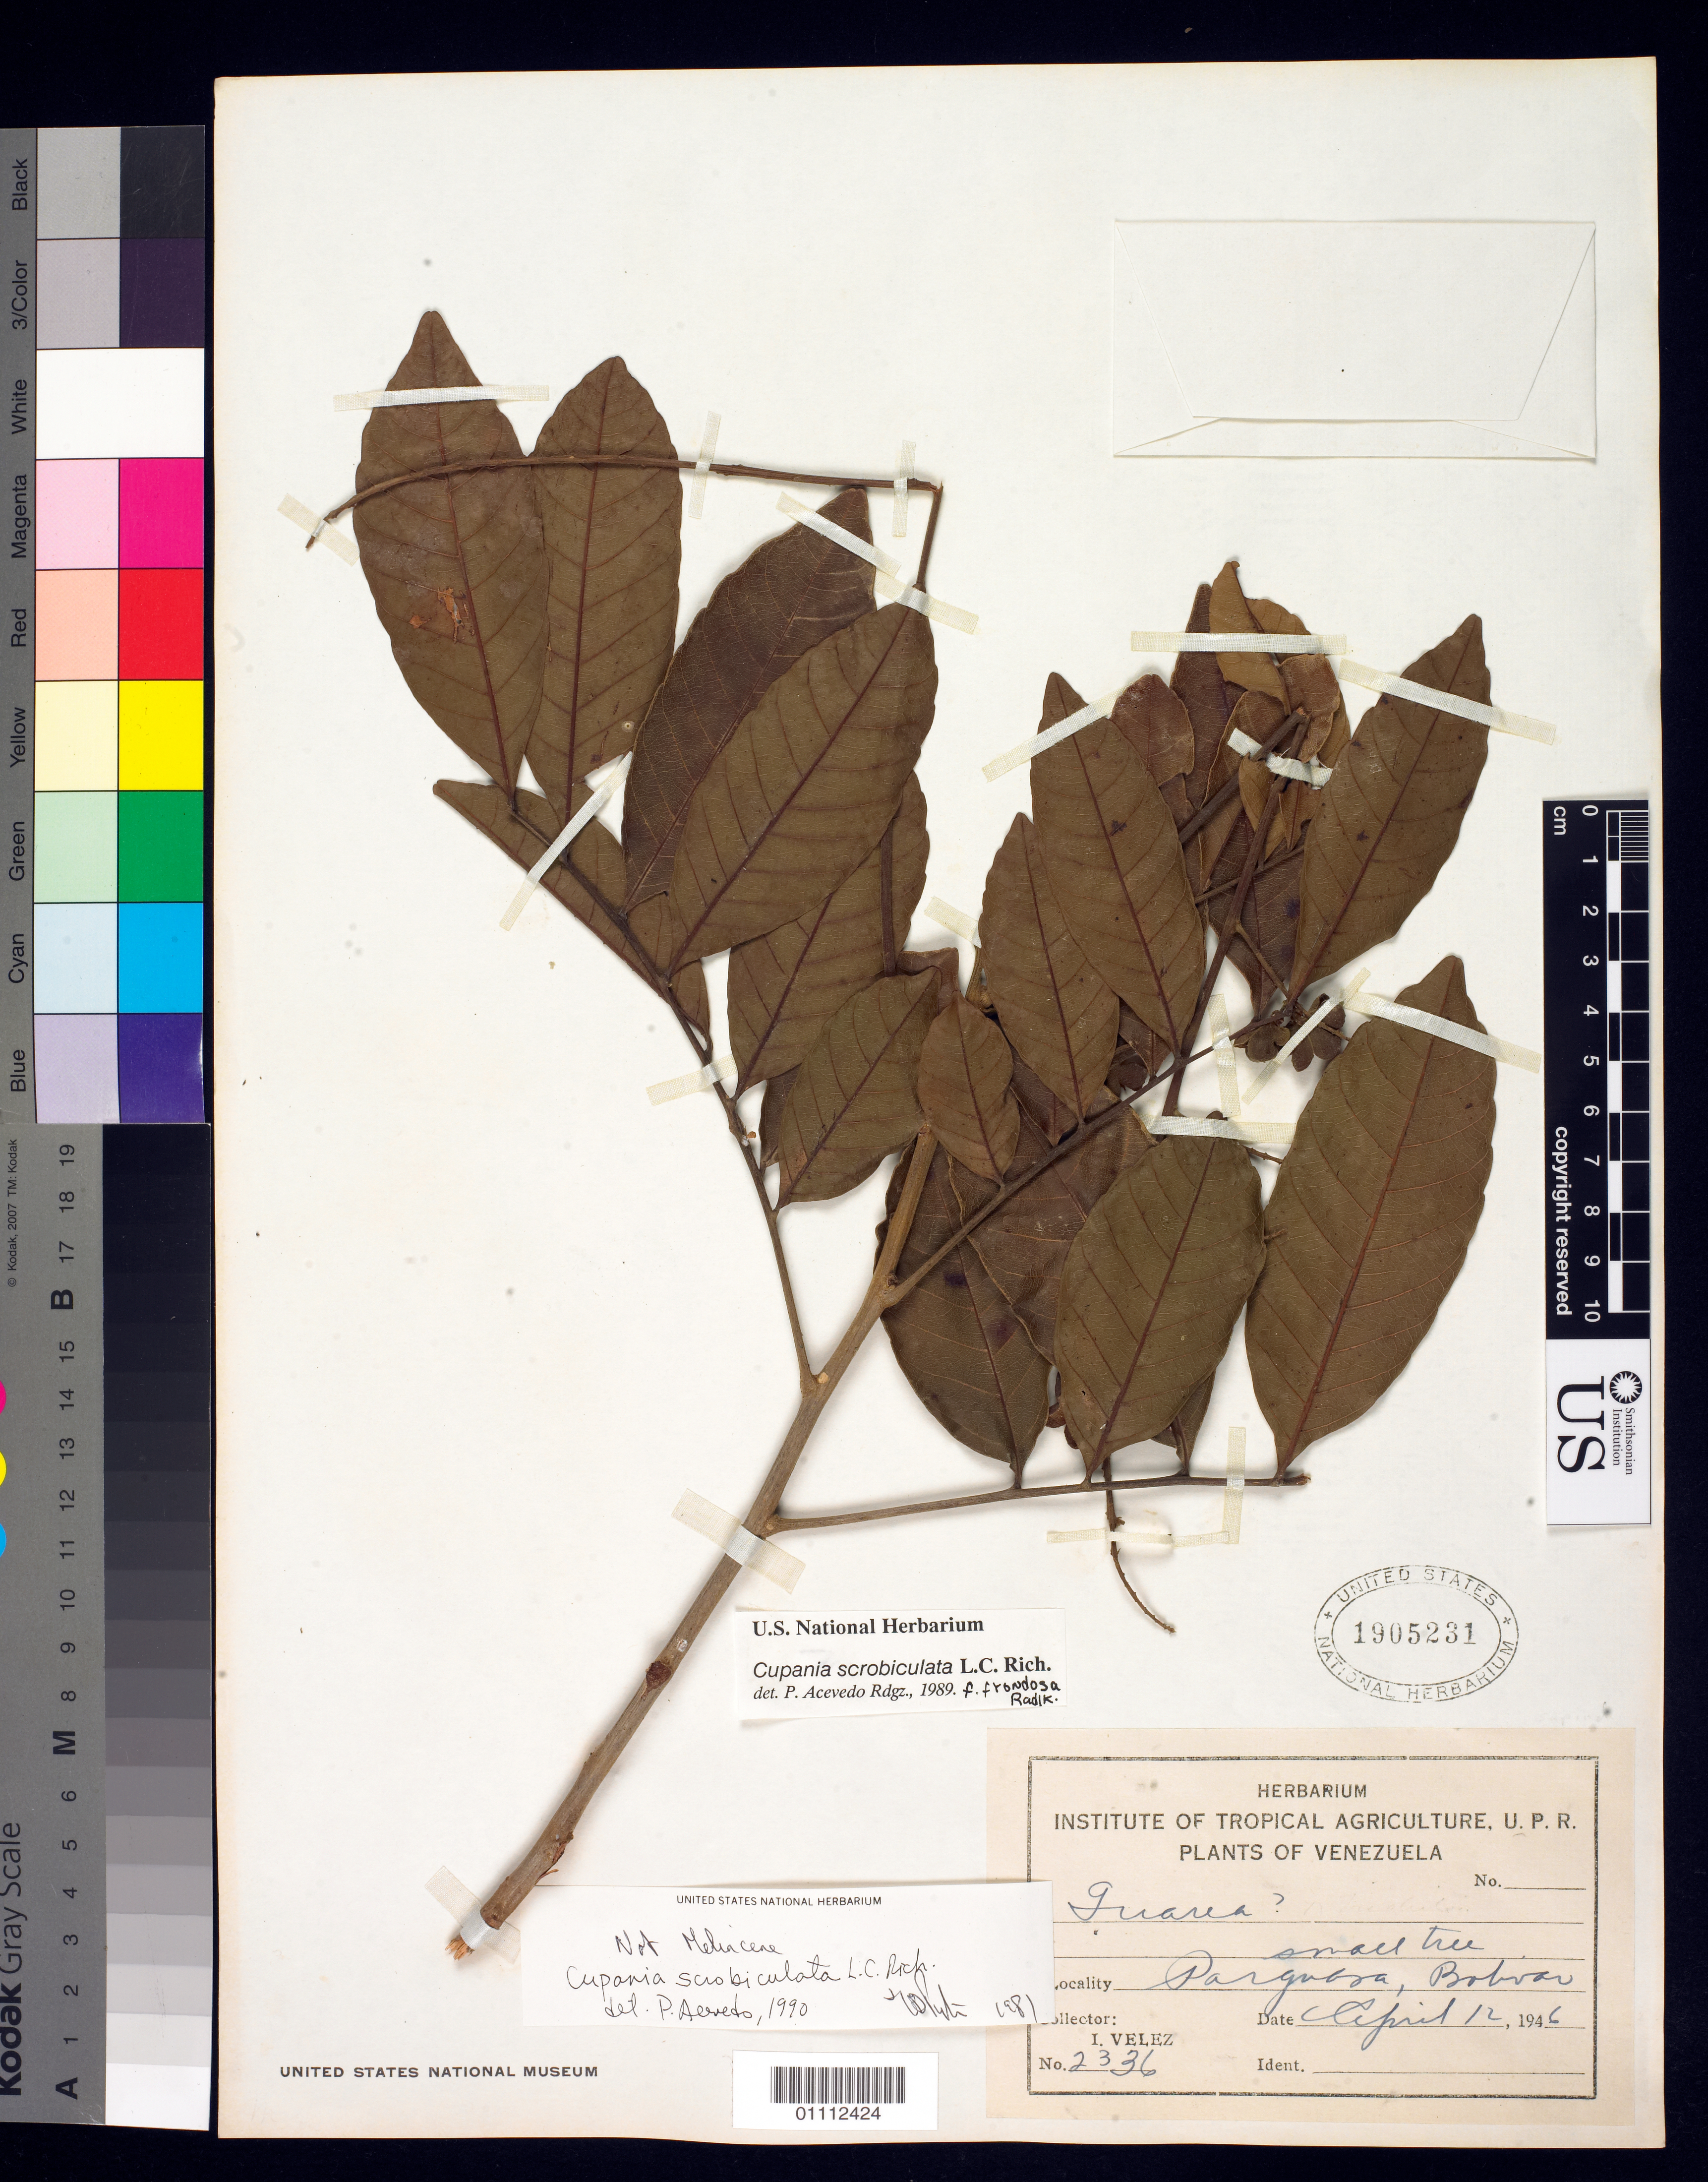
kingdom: Plantae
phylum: Tracheophyta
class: Magnoliopsida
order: Sapindales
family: Sapindaceae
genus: Cupania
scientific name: Cupania scrobiculata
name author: Rich.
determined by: Acevedo-Rodríguez, P., (BOT), Smithsonian Institution - National Museum of Natural History (UNITED STATES)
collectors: I. Vélez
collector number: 2336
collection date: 1946-04-12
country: Venezuela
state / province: Bolívar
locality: Parguaza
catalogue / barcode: US 1905231